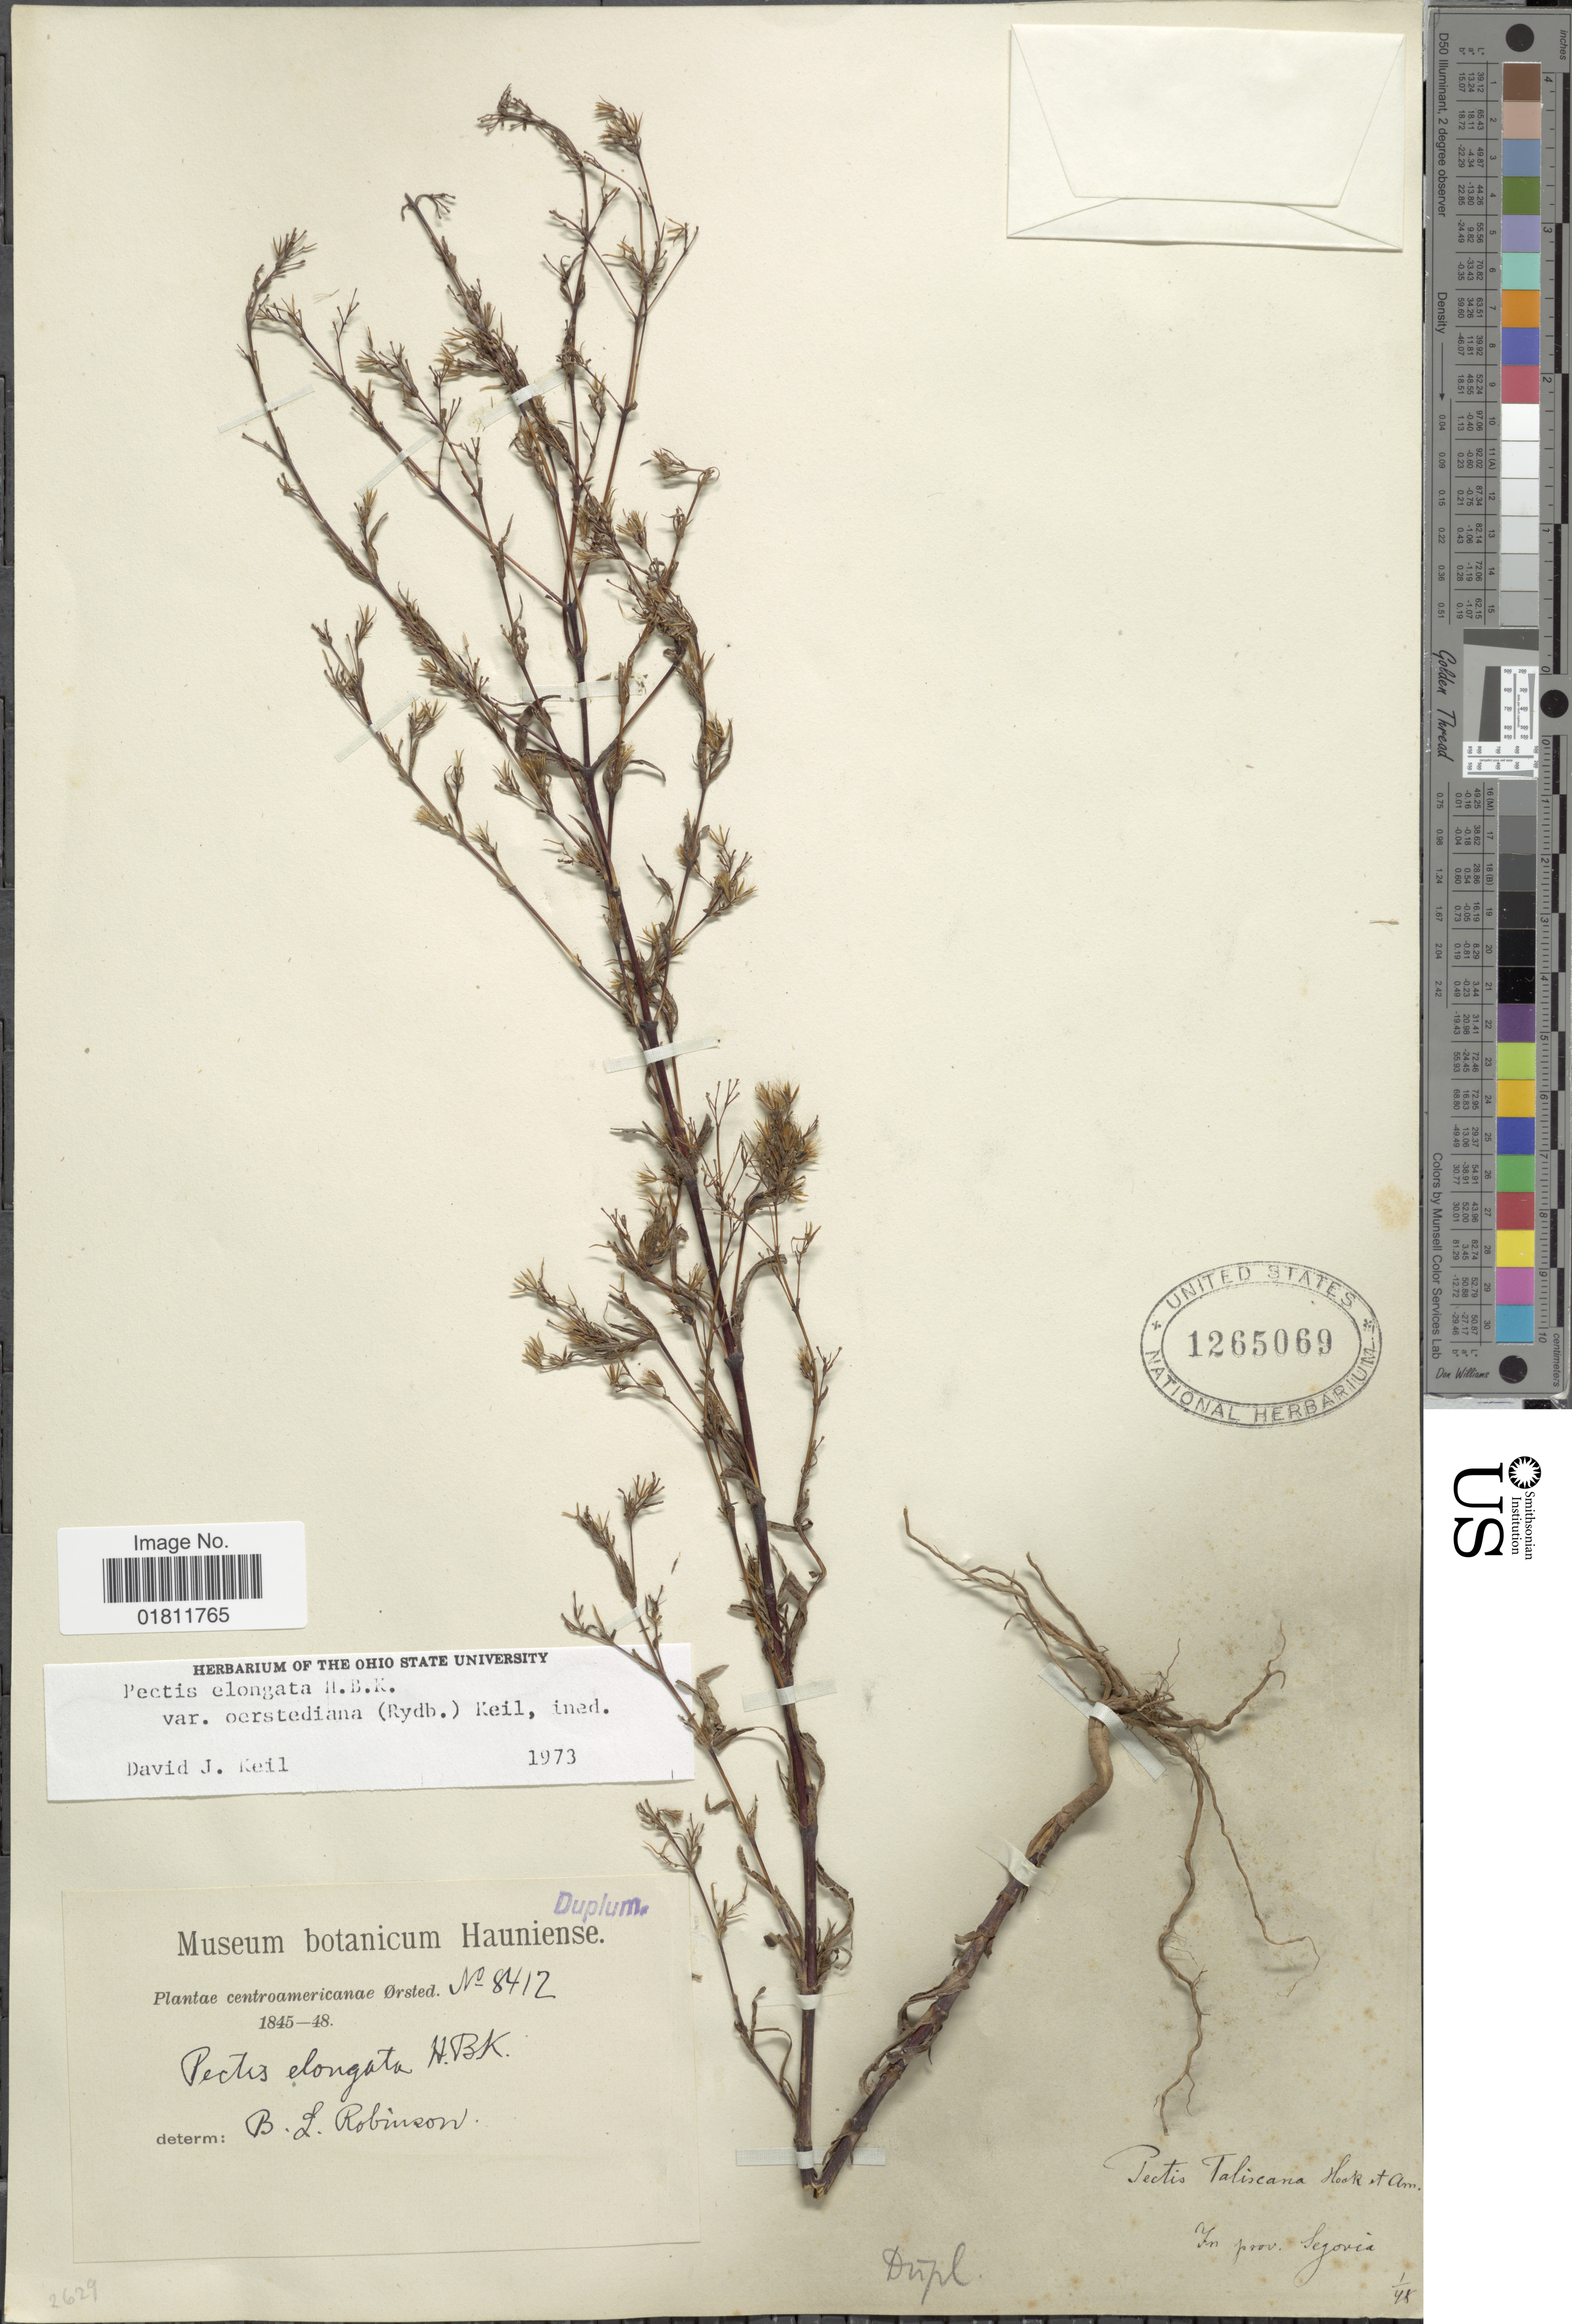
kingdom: Plantae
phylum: Tracheophyta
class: Magnoliopsida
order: Asterales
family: Asteraceae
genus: Pectis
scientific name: Pectis elongata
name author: Kunth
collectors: Ørsted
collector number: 8412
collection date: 1848-01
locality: In prov. Segoria [interpreted].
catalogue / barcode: US 1265069